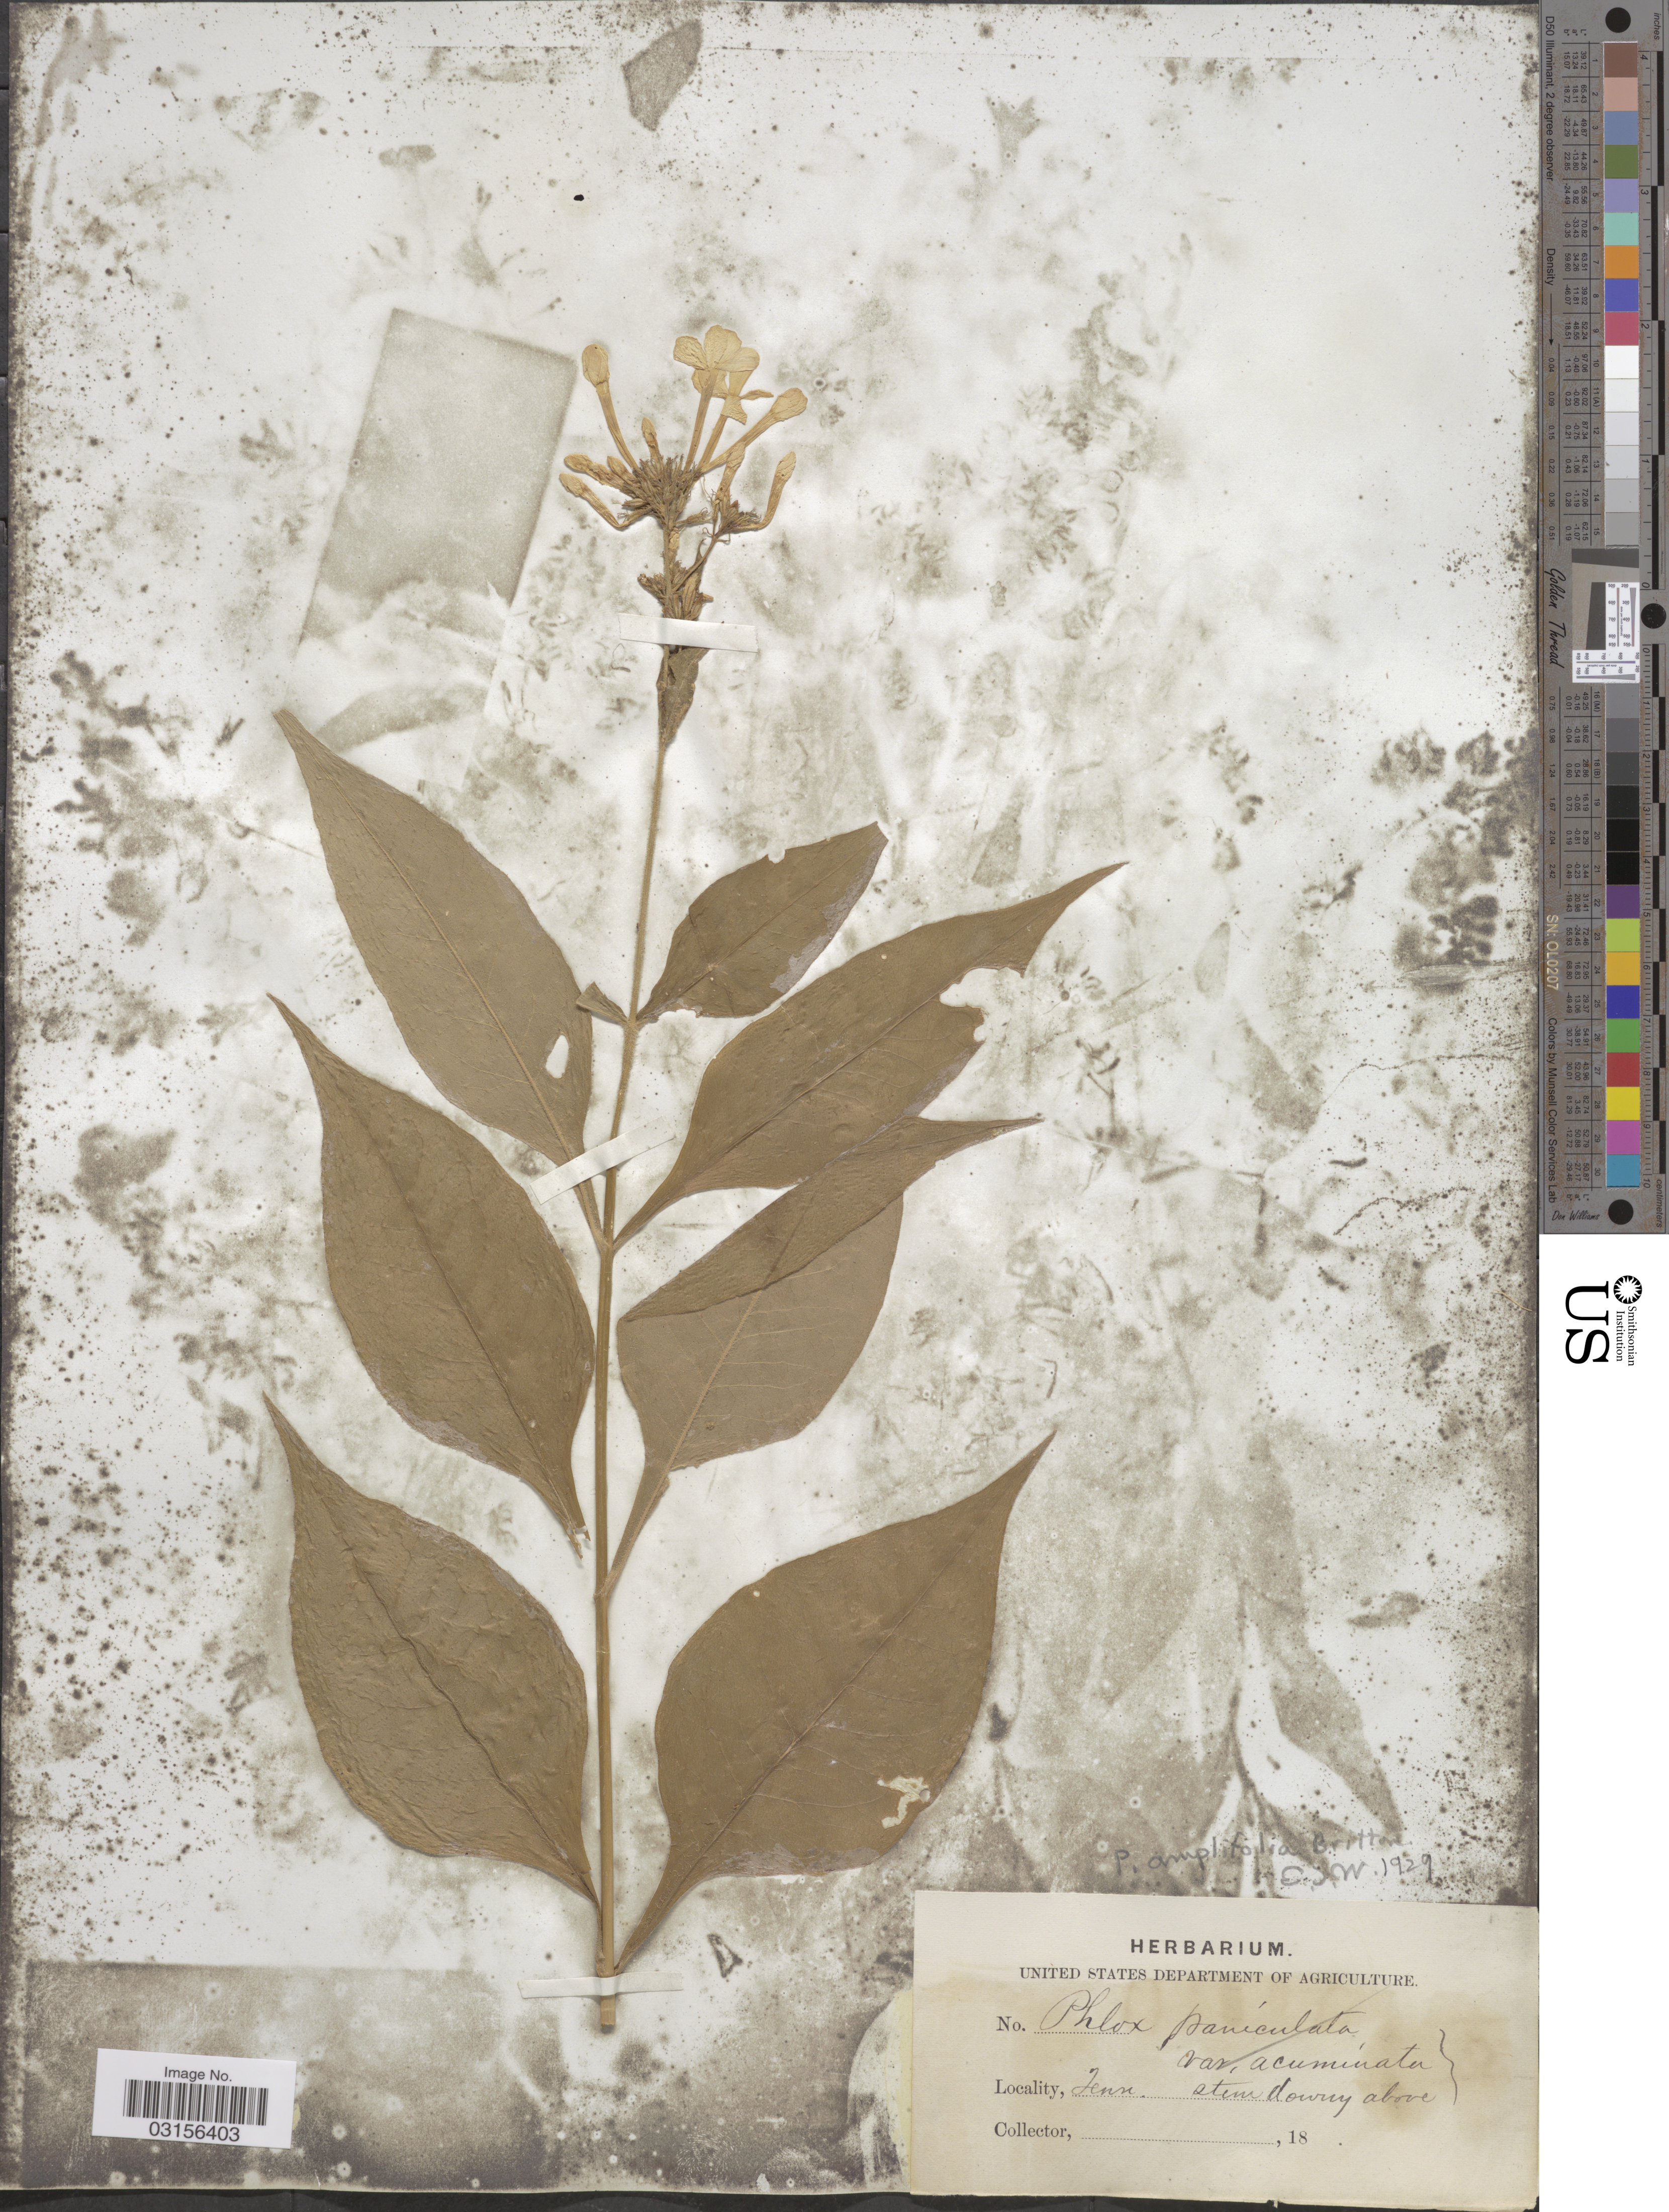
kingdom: Plantae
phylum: Tracheophyta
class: Magnoliopsida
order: Ericales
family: Polemoniaceae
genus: Phlox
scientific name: Phlox amplifolia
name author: Britton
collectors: Facchini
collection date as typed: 18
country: United States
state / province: Tennessee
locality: Tenn.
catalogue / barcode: US 103128